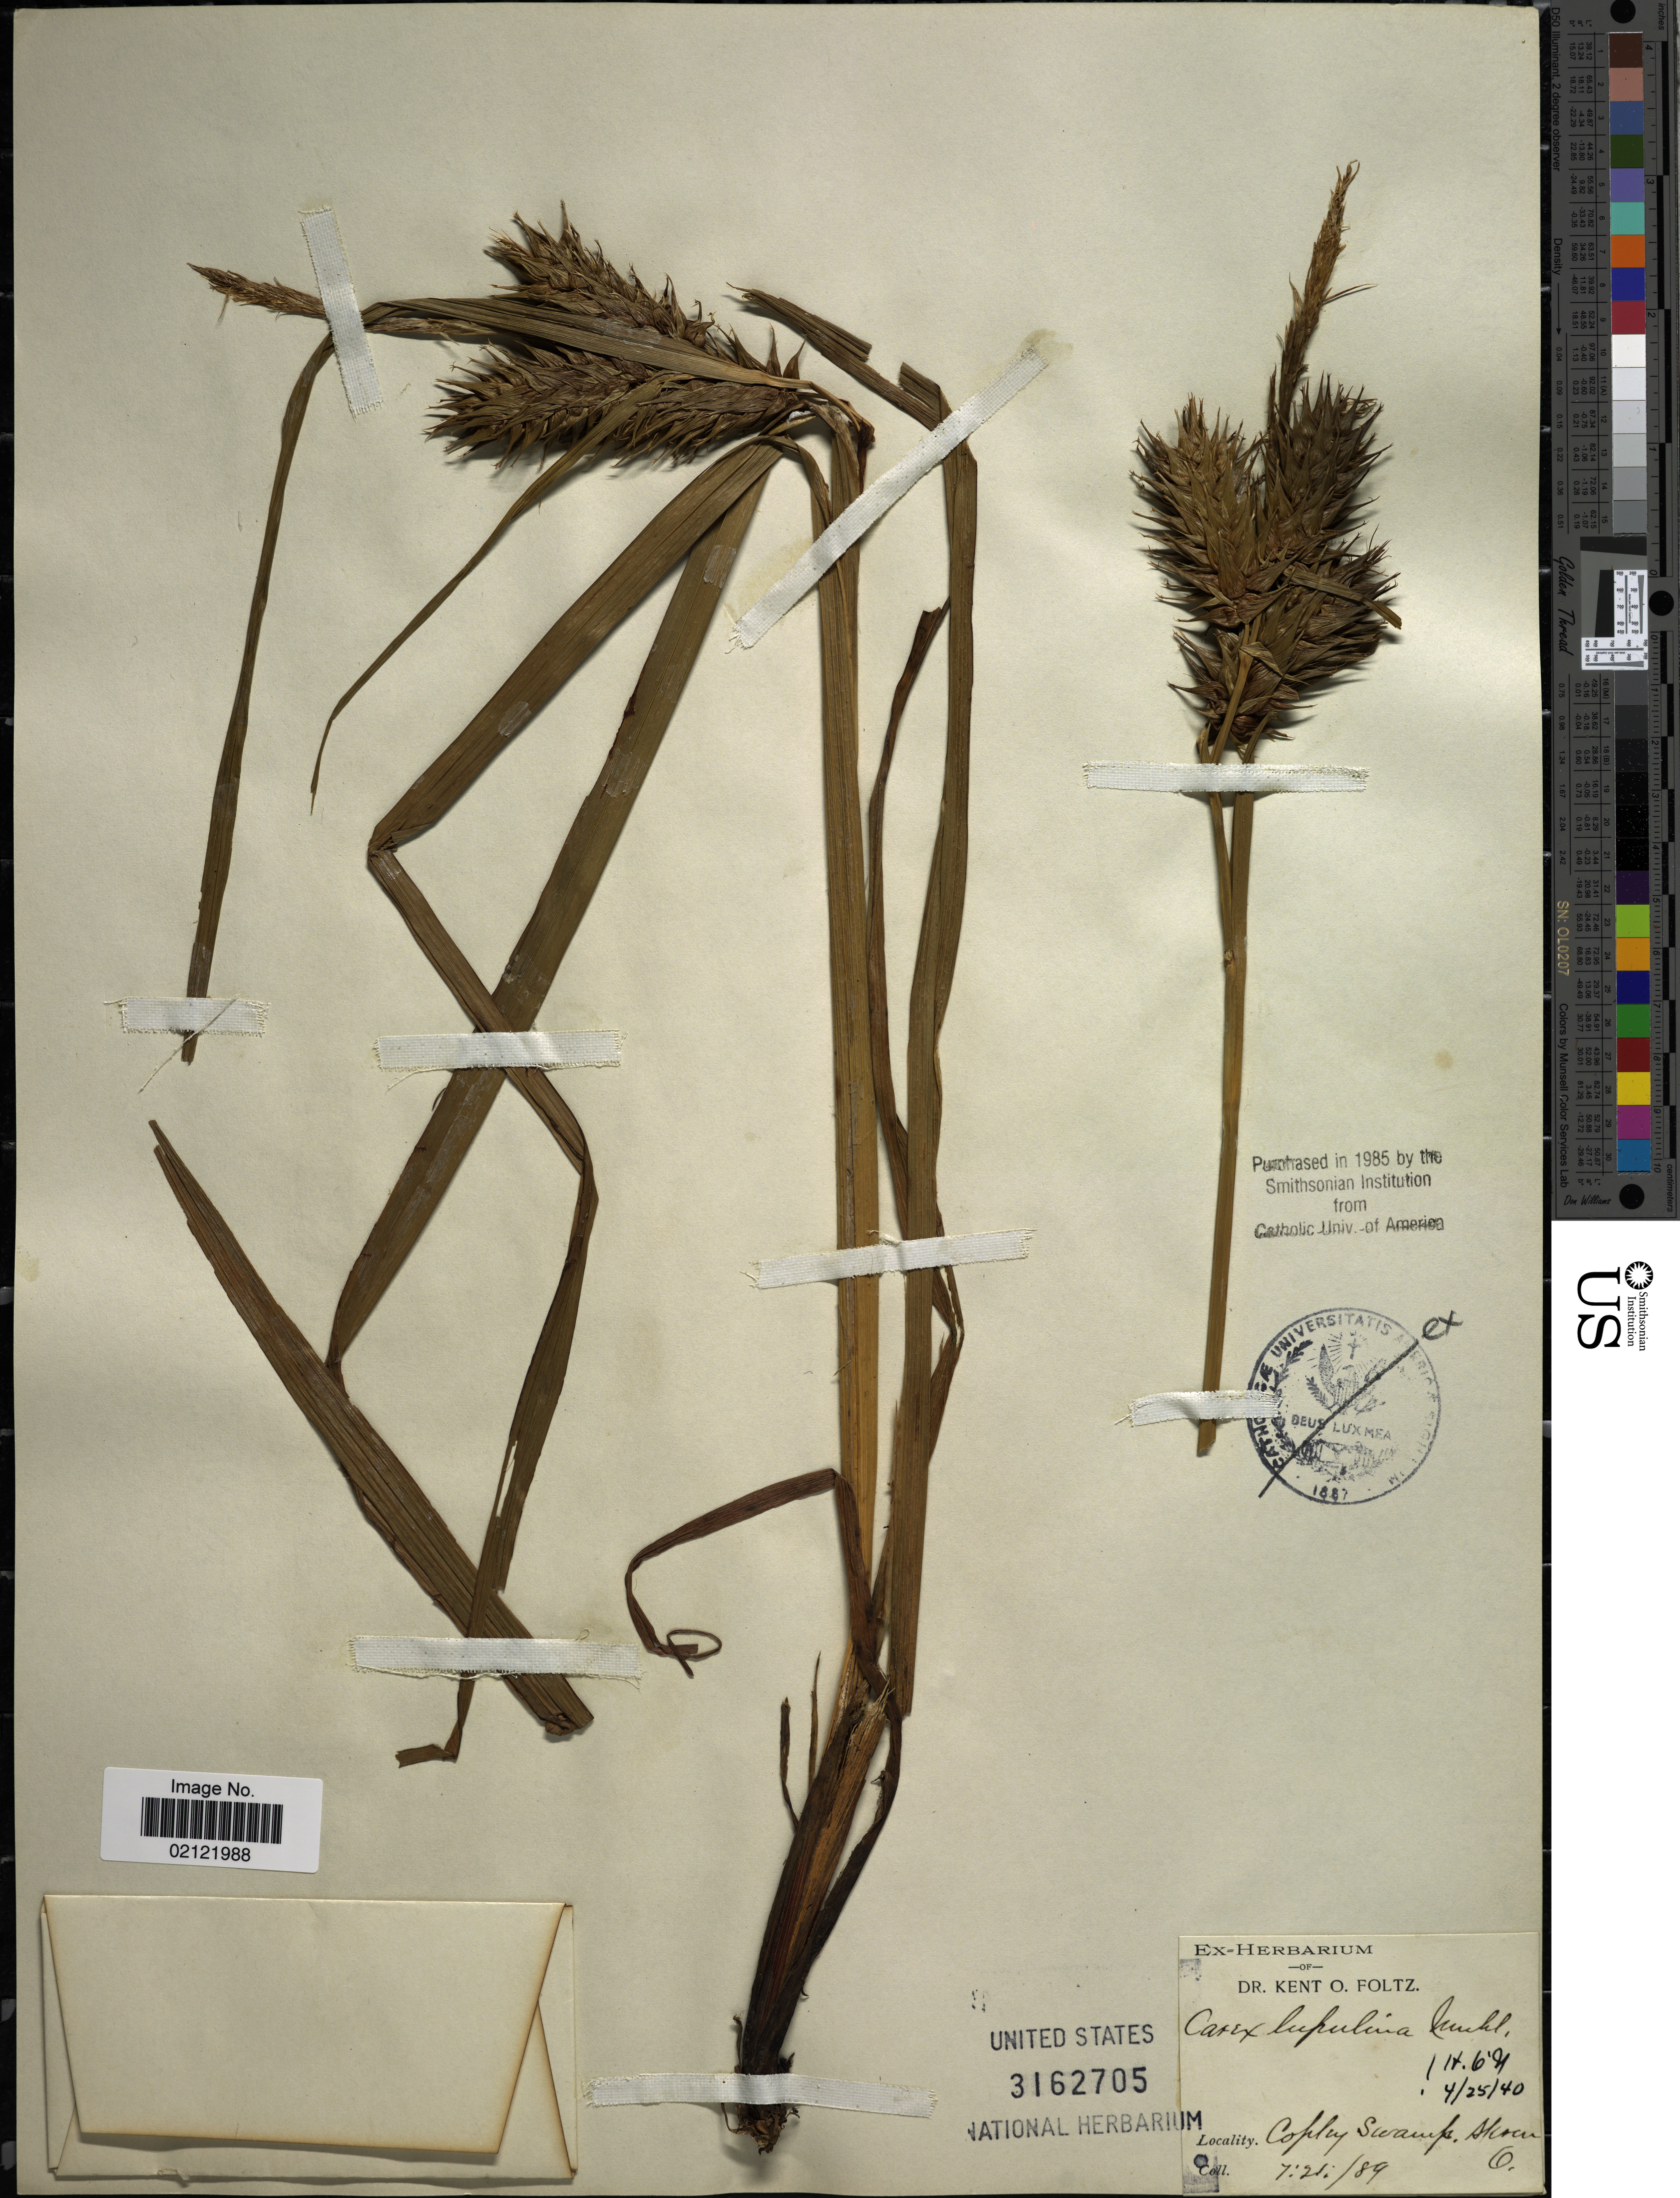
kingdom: Plantae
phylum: Tracheophyta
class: Liliopsida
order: Poales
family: Cyperaceae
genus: Carex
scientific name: Carex lupulina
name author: Muhl. ex Willd.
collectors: K. Foltz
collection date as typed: Transcribed d/m/y: 21/7/89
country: United States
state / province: Ohio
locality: Copley Swamp, Akron.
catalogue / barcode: US 3162705